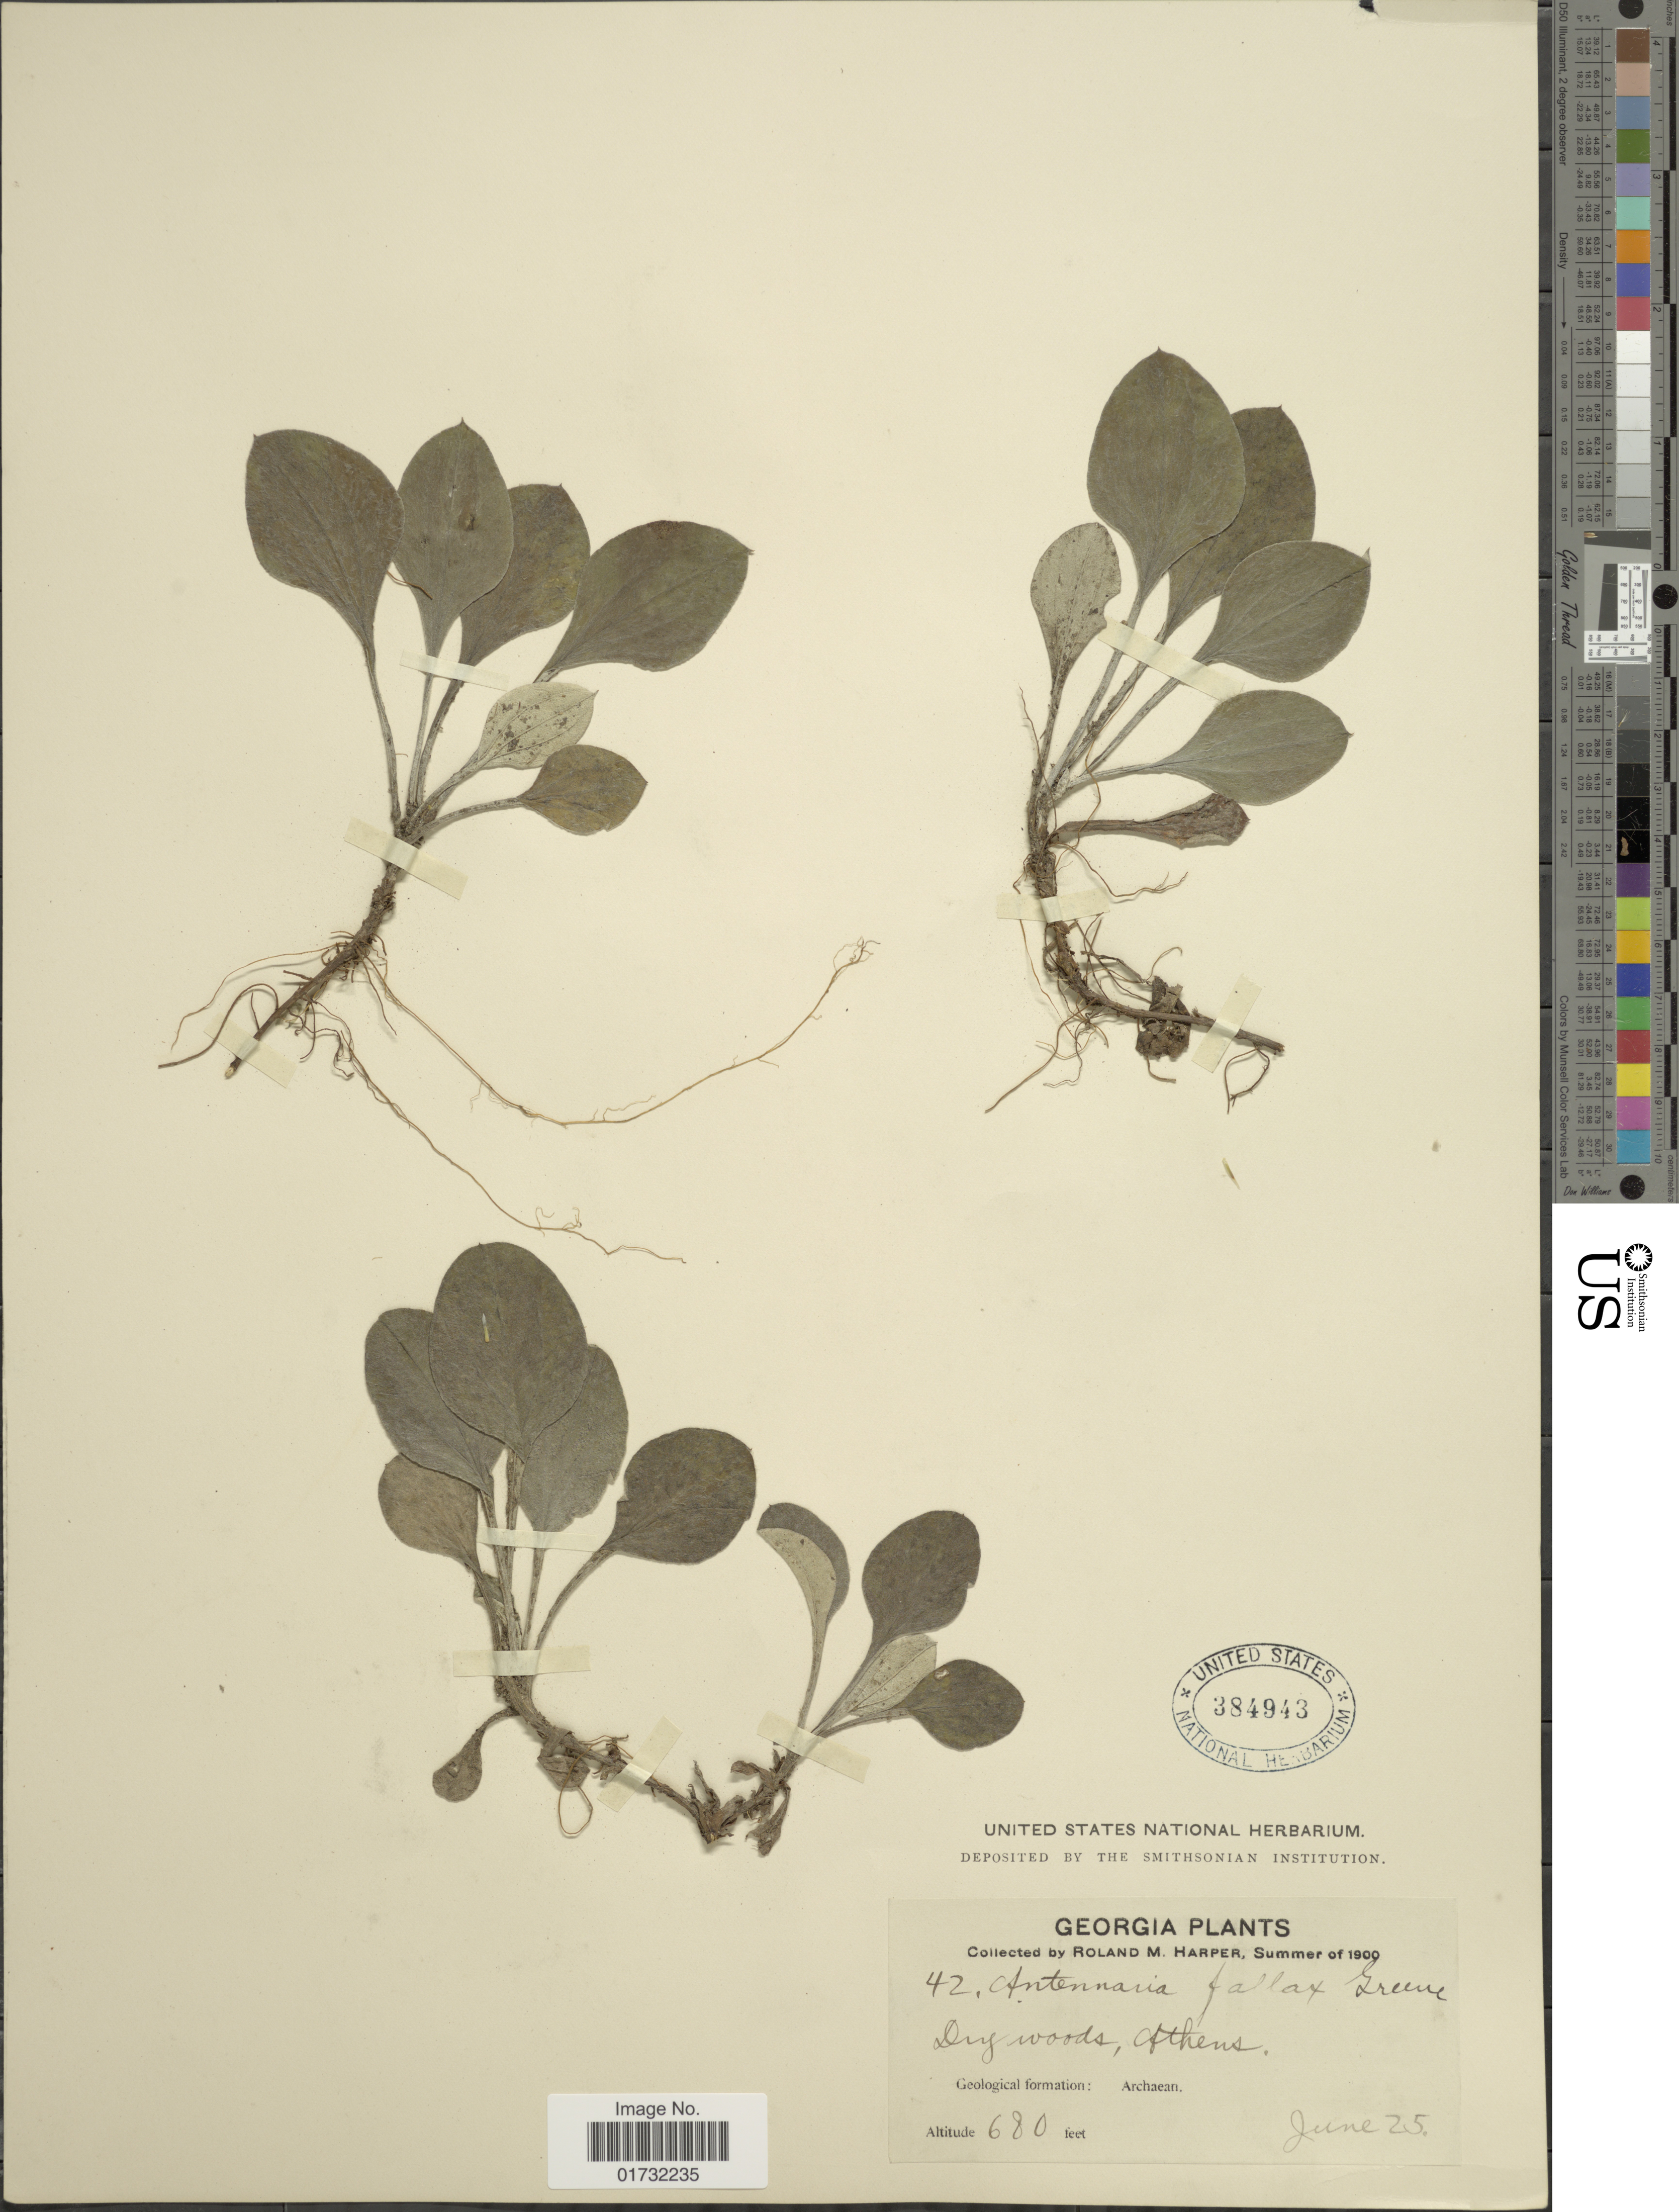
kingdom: Plantae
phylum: Tracheophyta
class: Magnoliopsida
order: Asterales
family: Asteraceae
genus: Antennaria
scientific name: Antennaria parlinii subsp. fallax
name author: (Greene) R.J. Bayer & Stebbins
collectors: R. M. Harper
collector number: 42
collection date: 1900-06-25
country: United States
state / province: Georgia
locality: Athens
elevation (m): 207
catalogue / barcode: US 384943